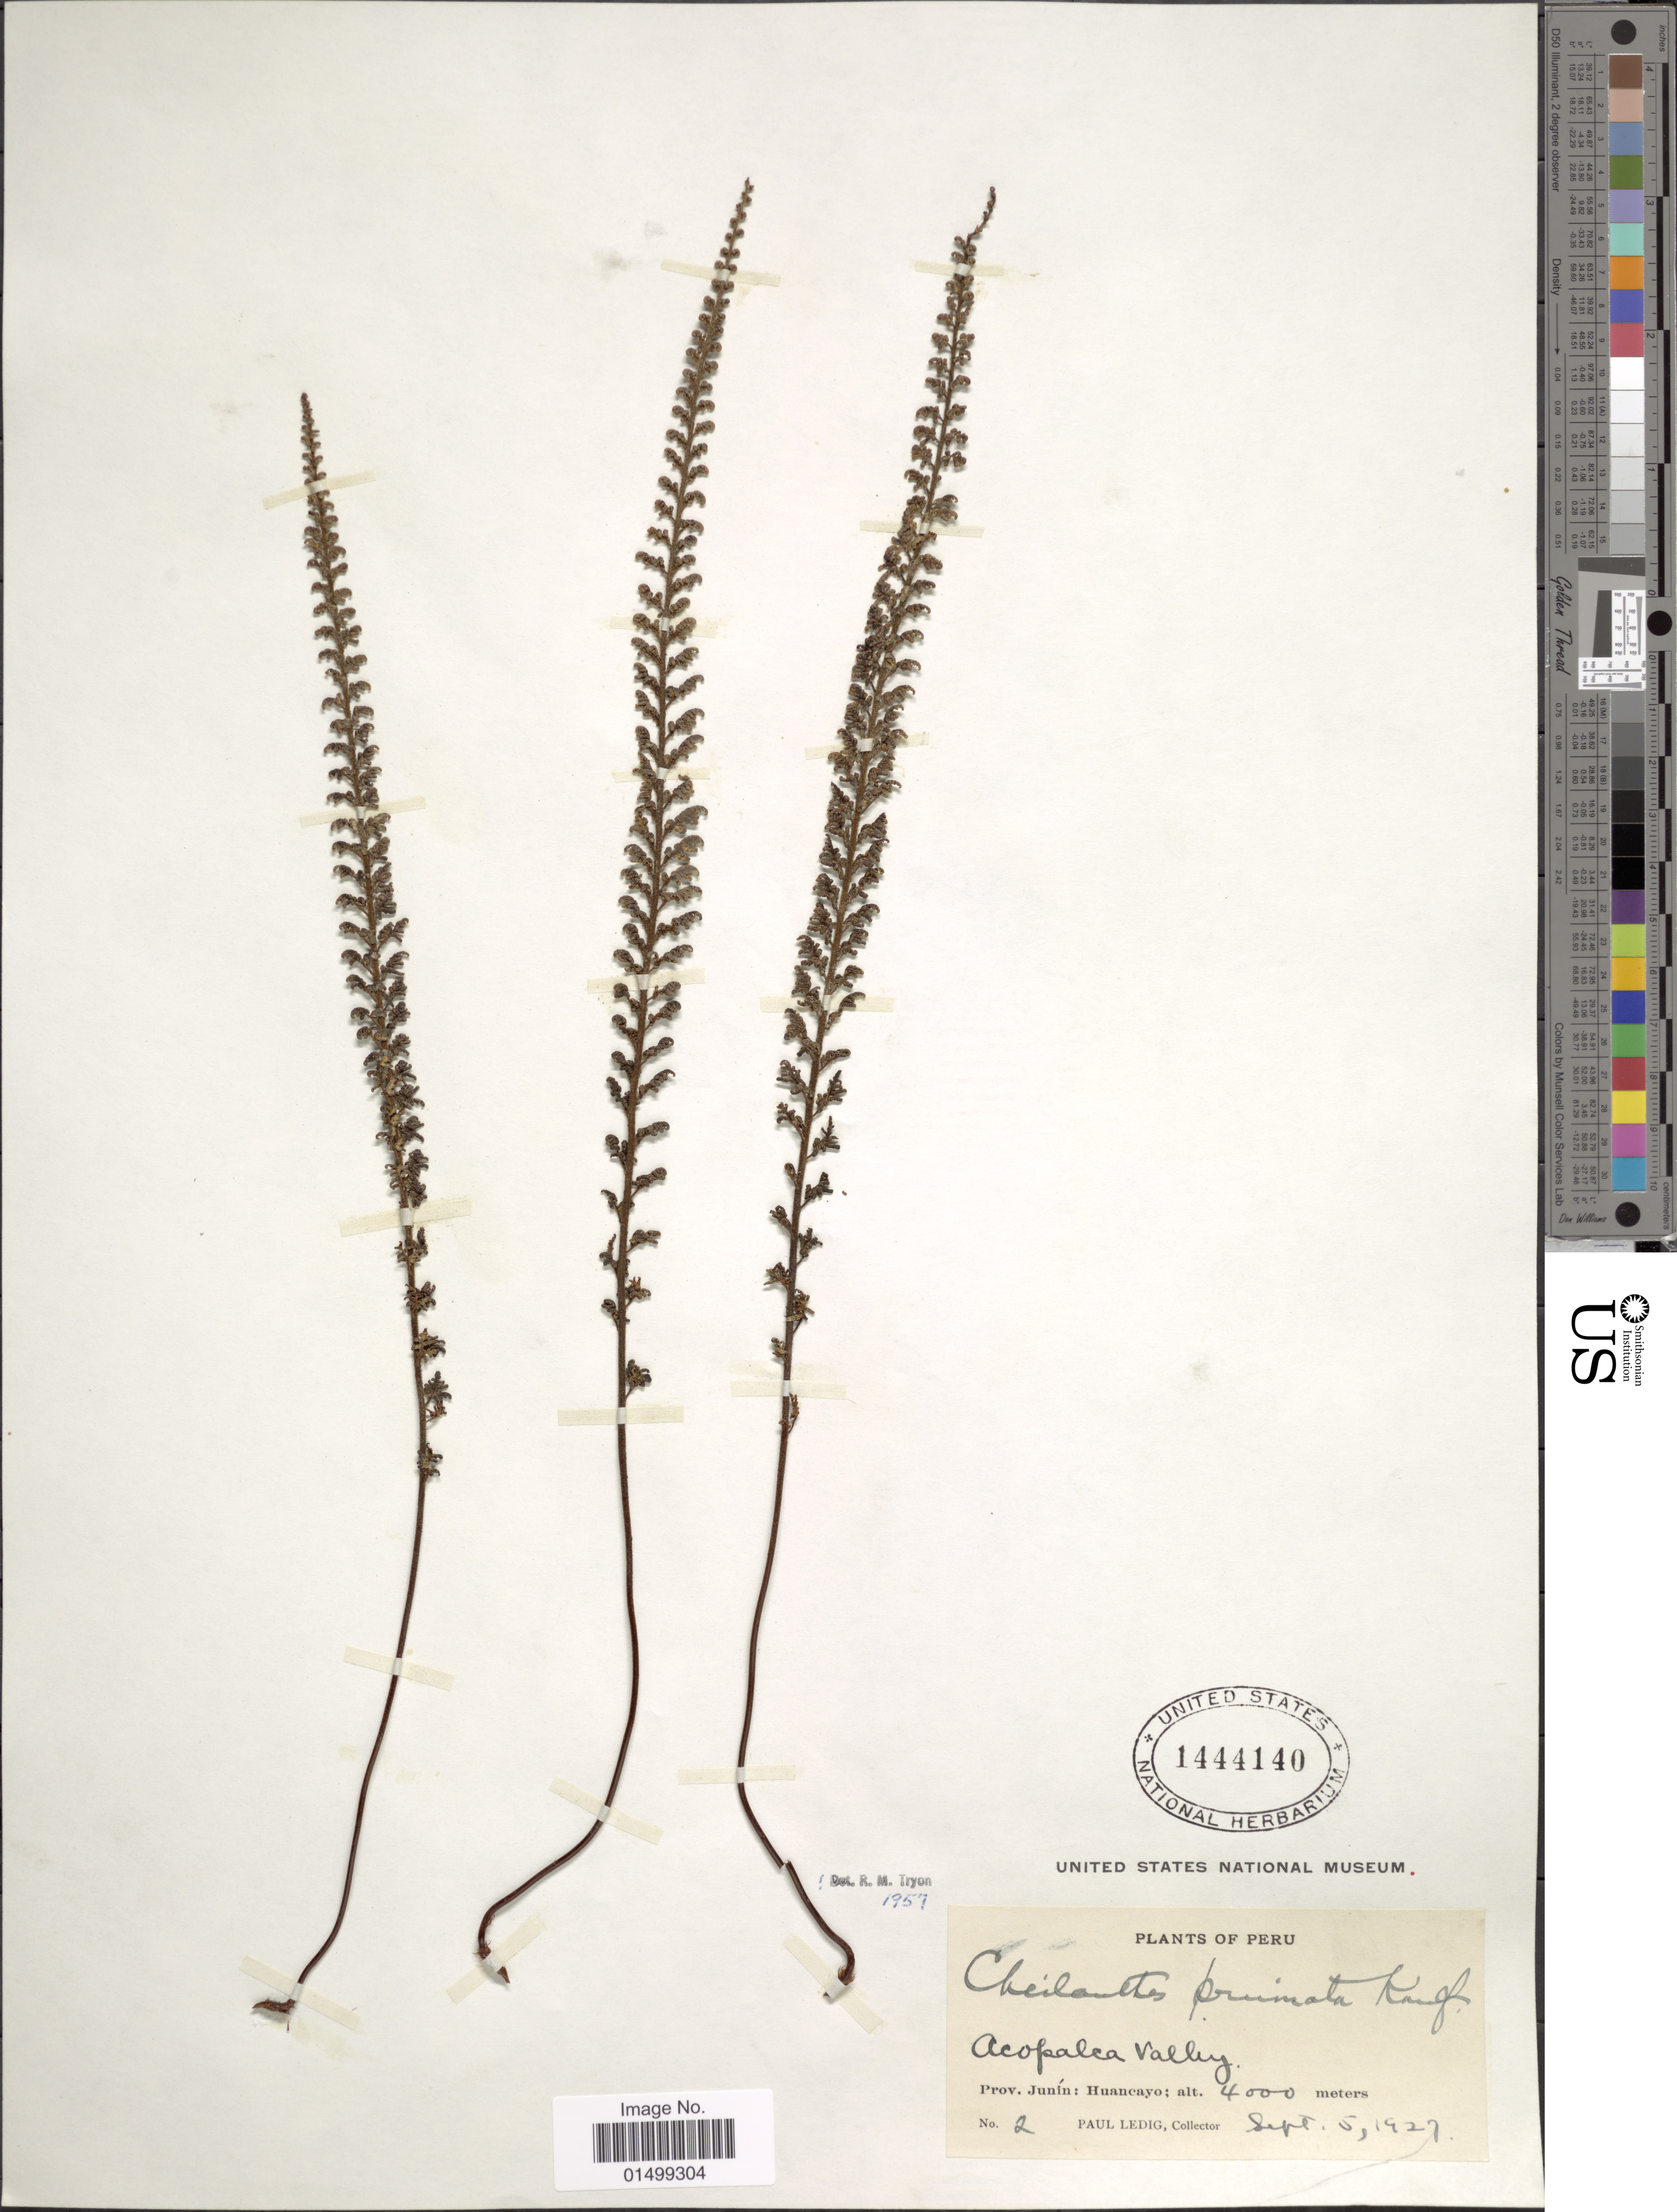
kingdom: Plantae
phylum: Tracheophyta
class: Polypodiopsida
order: Polypodiales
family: Pteridaceae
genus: Cheilanthes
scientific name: Cheilanthes pruinata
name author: Kaulf.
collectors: P. Ledig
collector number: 2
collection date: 1927-09-05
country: Peru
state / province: Junín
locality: Acopalca Valley, Huancayo.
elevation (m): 4000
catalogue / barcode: US 1444140